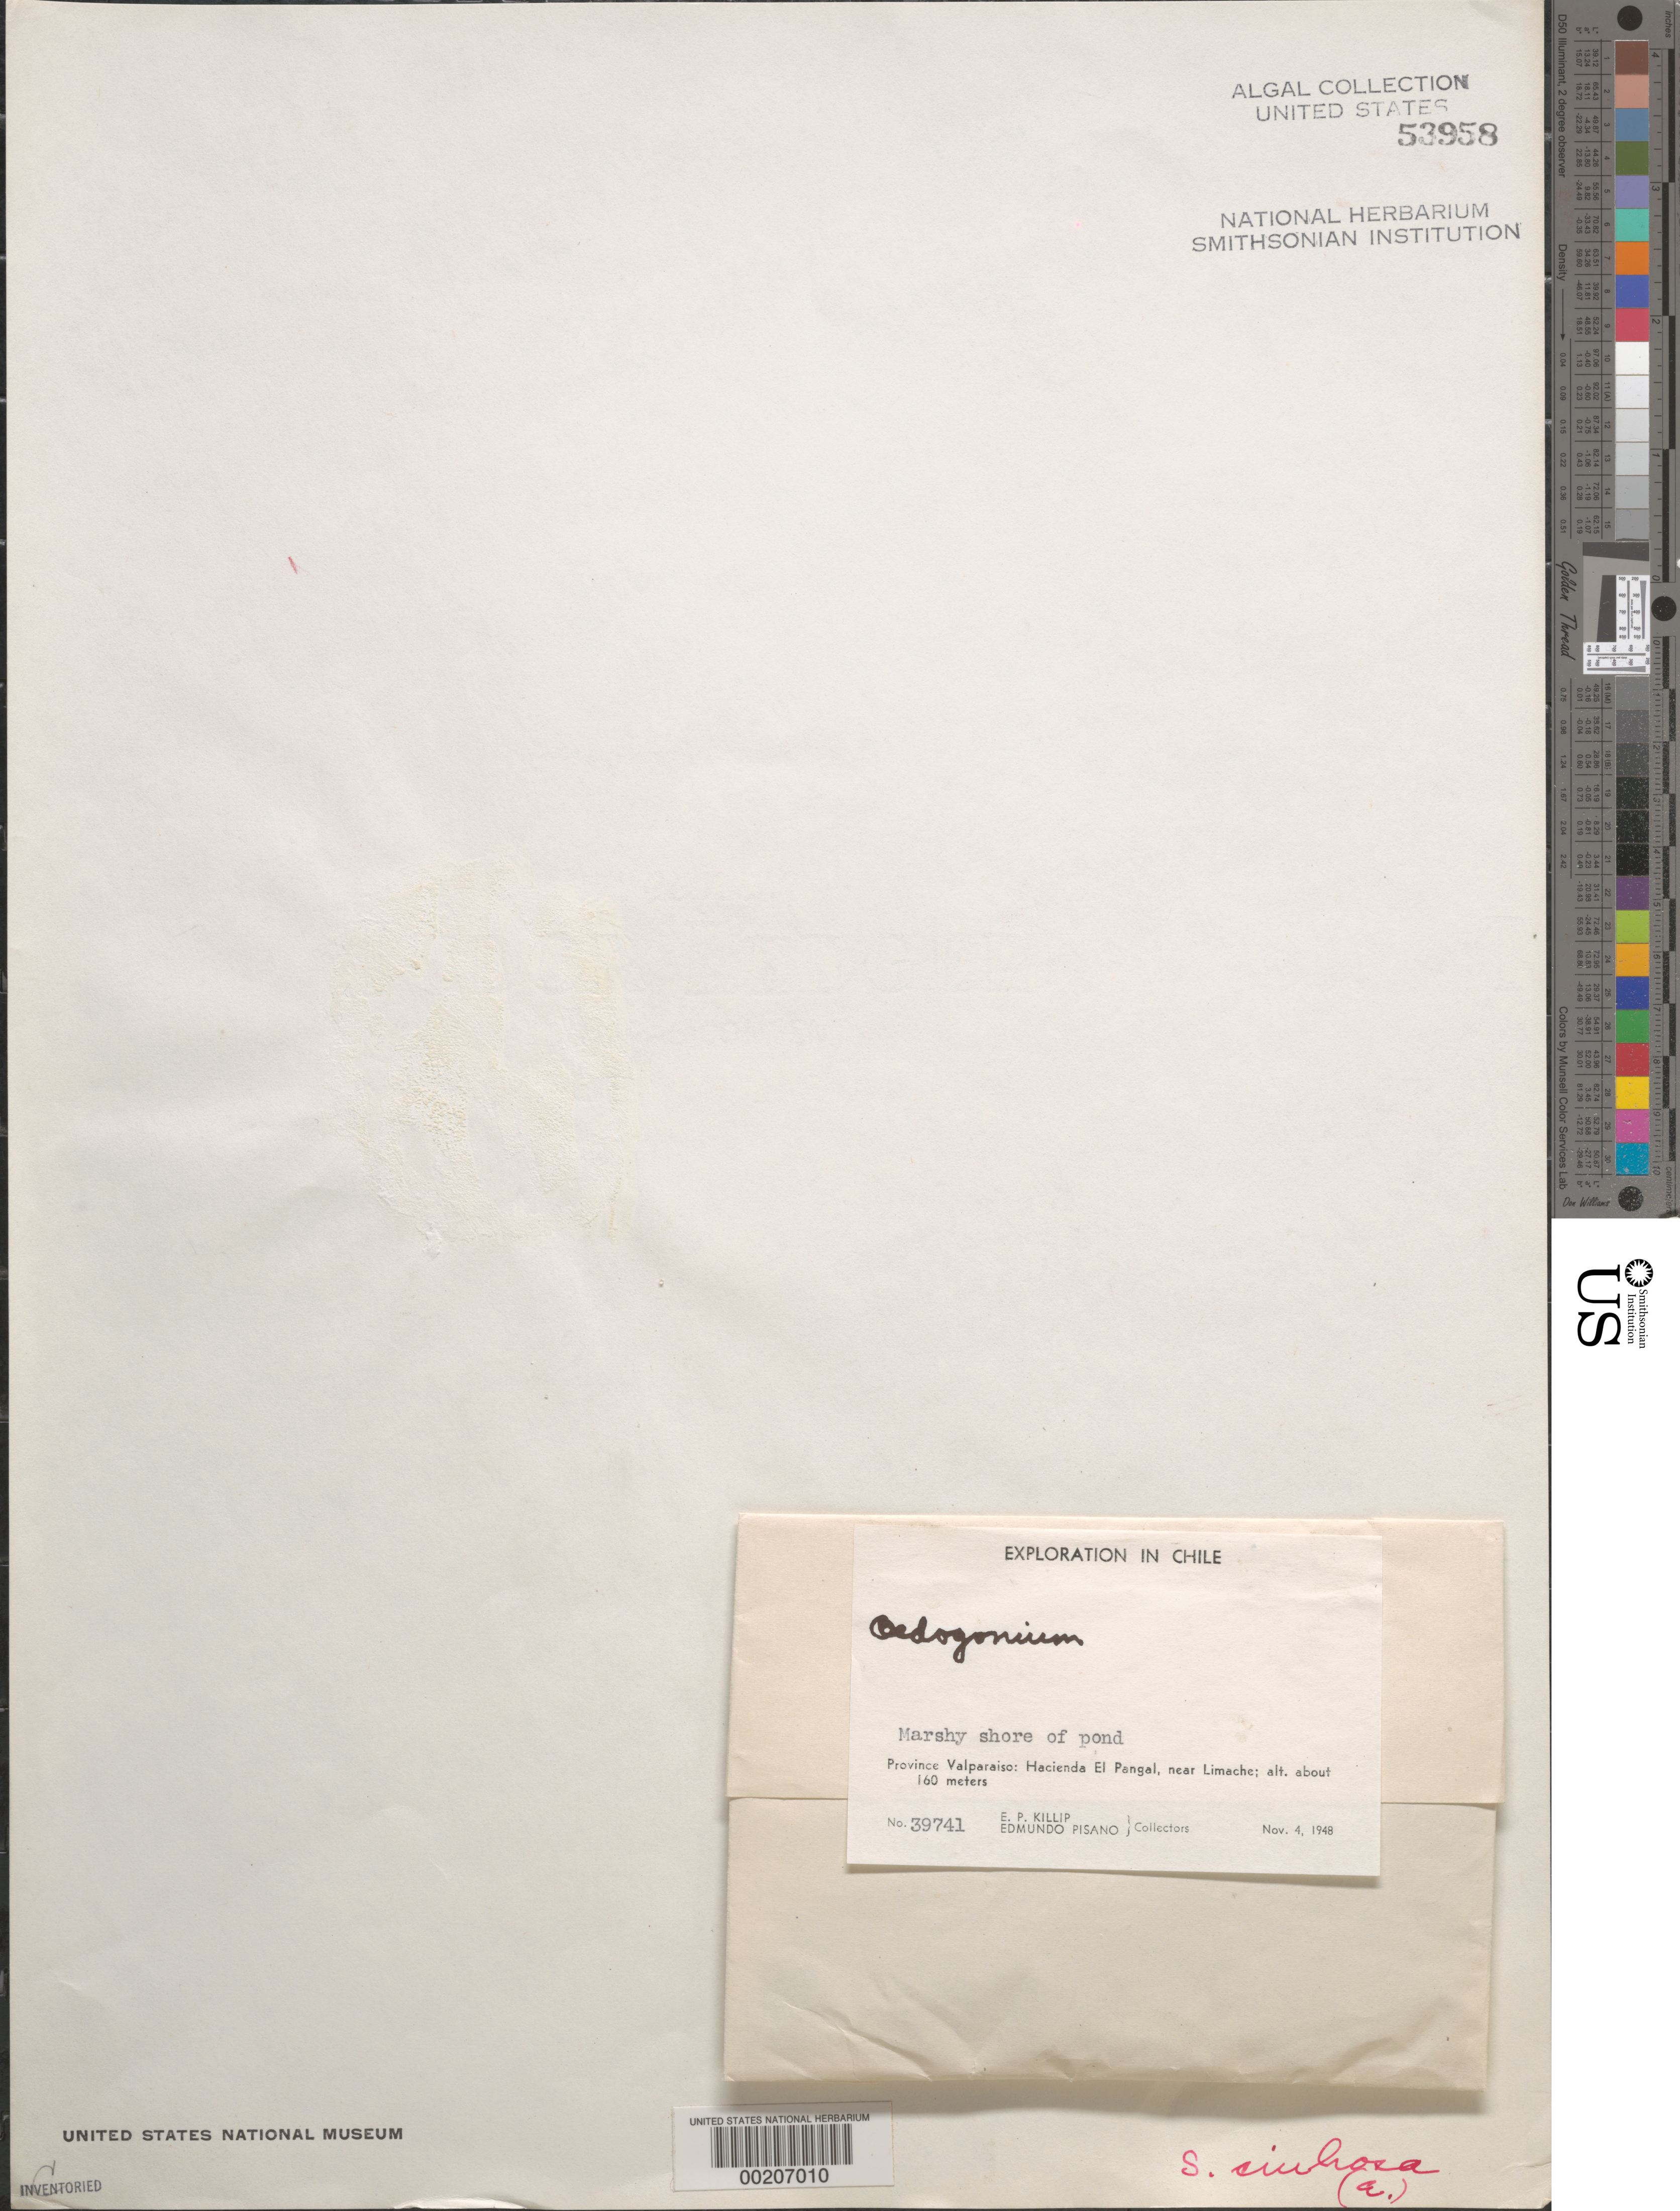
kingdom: Plantae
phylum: Chlorophyta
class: Chlorophyceae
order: Oedogoniales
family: Oedogoniaceae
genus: Oedogonium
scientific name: Oedogonium sp.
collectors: E. P. Killip & E. Pisano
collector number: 39741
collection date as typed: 04 Nov 1948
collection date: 1948-11-04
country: Chile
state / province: Valparaíso (V)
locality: Hacienda el pangal near limache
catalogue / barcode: US 53958